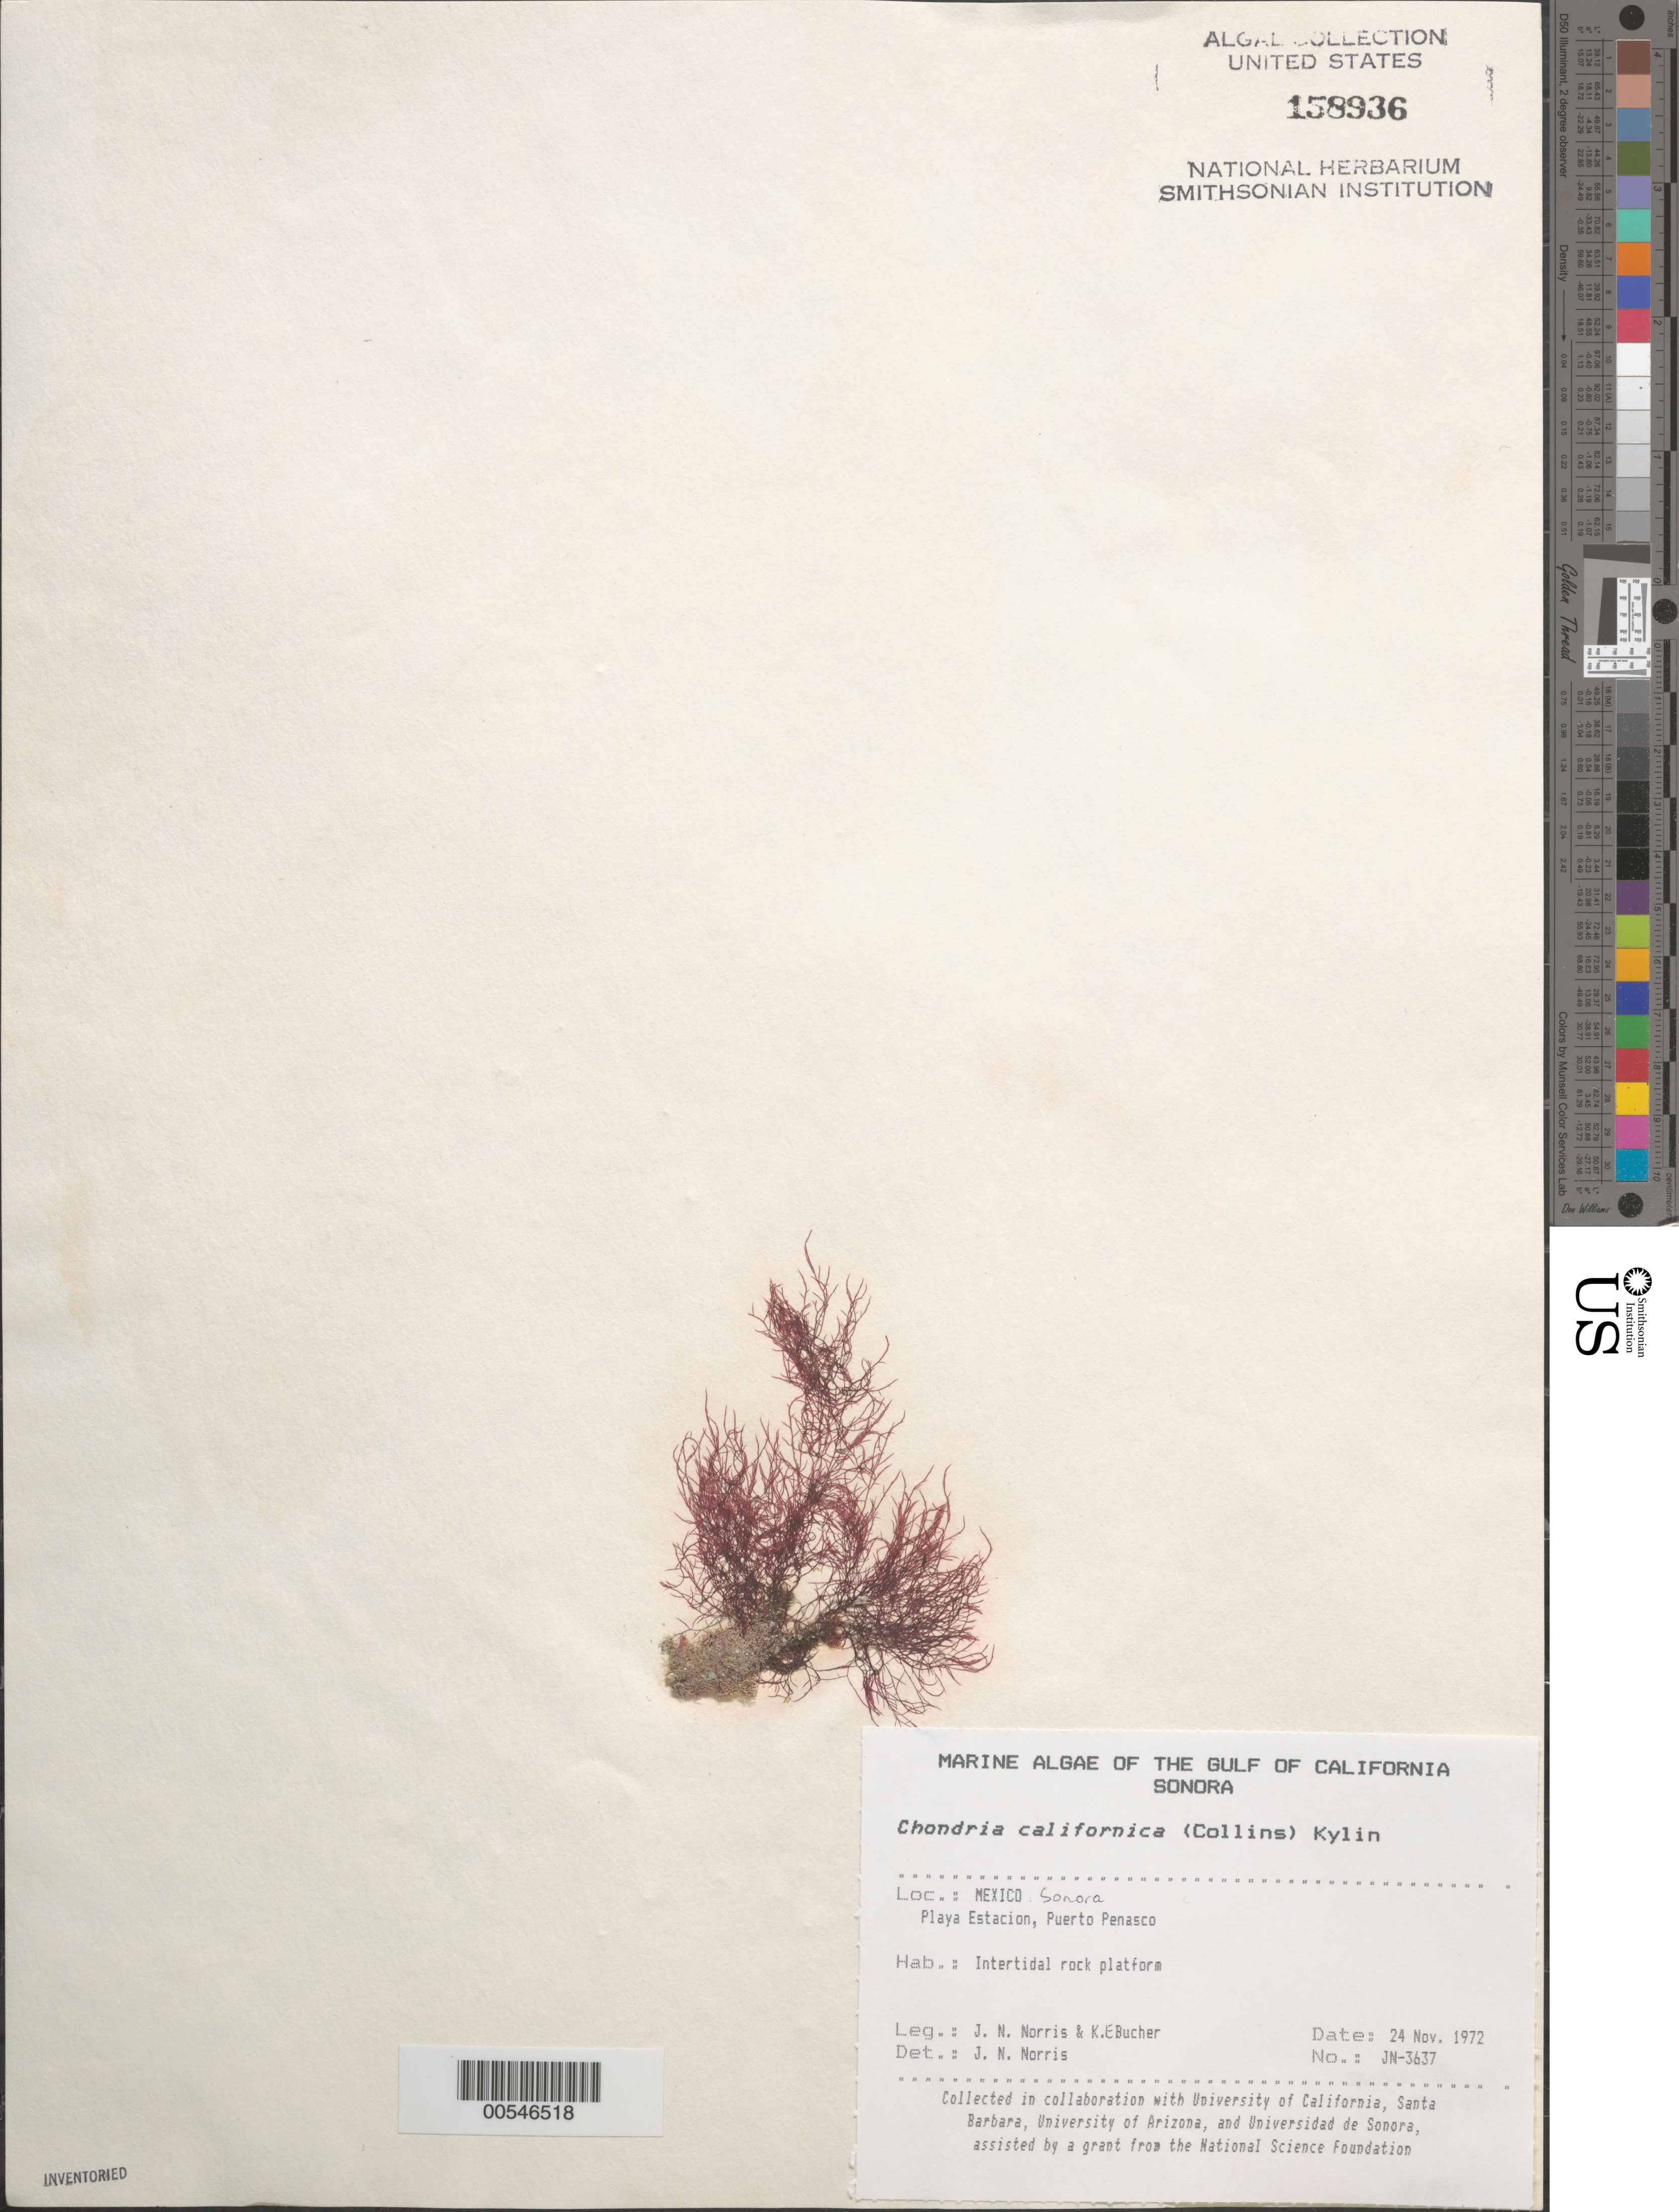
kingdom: Plantae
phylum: Rhodophyta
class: Florideophyceae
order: Ceramiales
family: Rhodomelaceae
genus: Chondria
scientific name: Chondria acrorhizophora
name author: Setch. & N.L. Gardner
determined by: Algae name updating Project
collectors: J. N. Norris & K. E. Bucher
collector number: JN-3637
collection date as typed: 24 Nov 1972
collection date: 1972-11-24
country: Mexico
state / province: Sonora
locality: Playa Estacion, Puerto Penasco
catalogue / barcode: US 158936